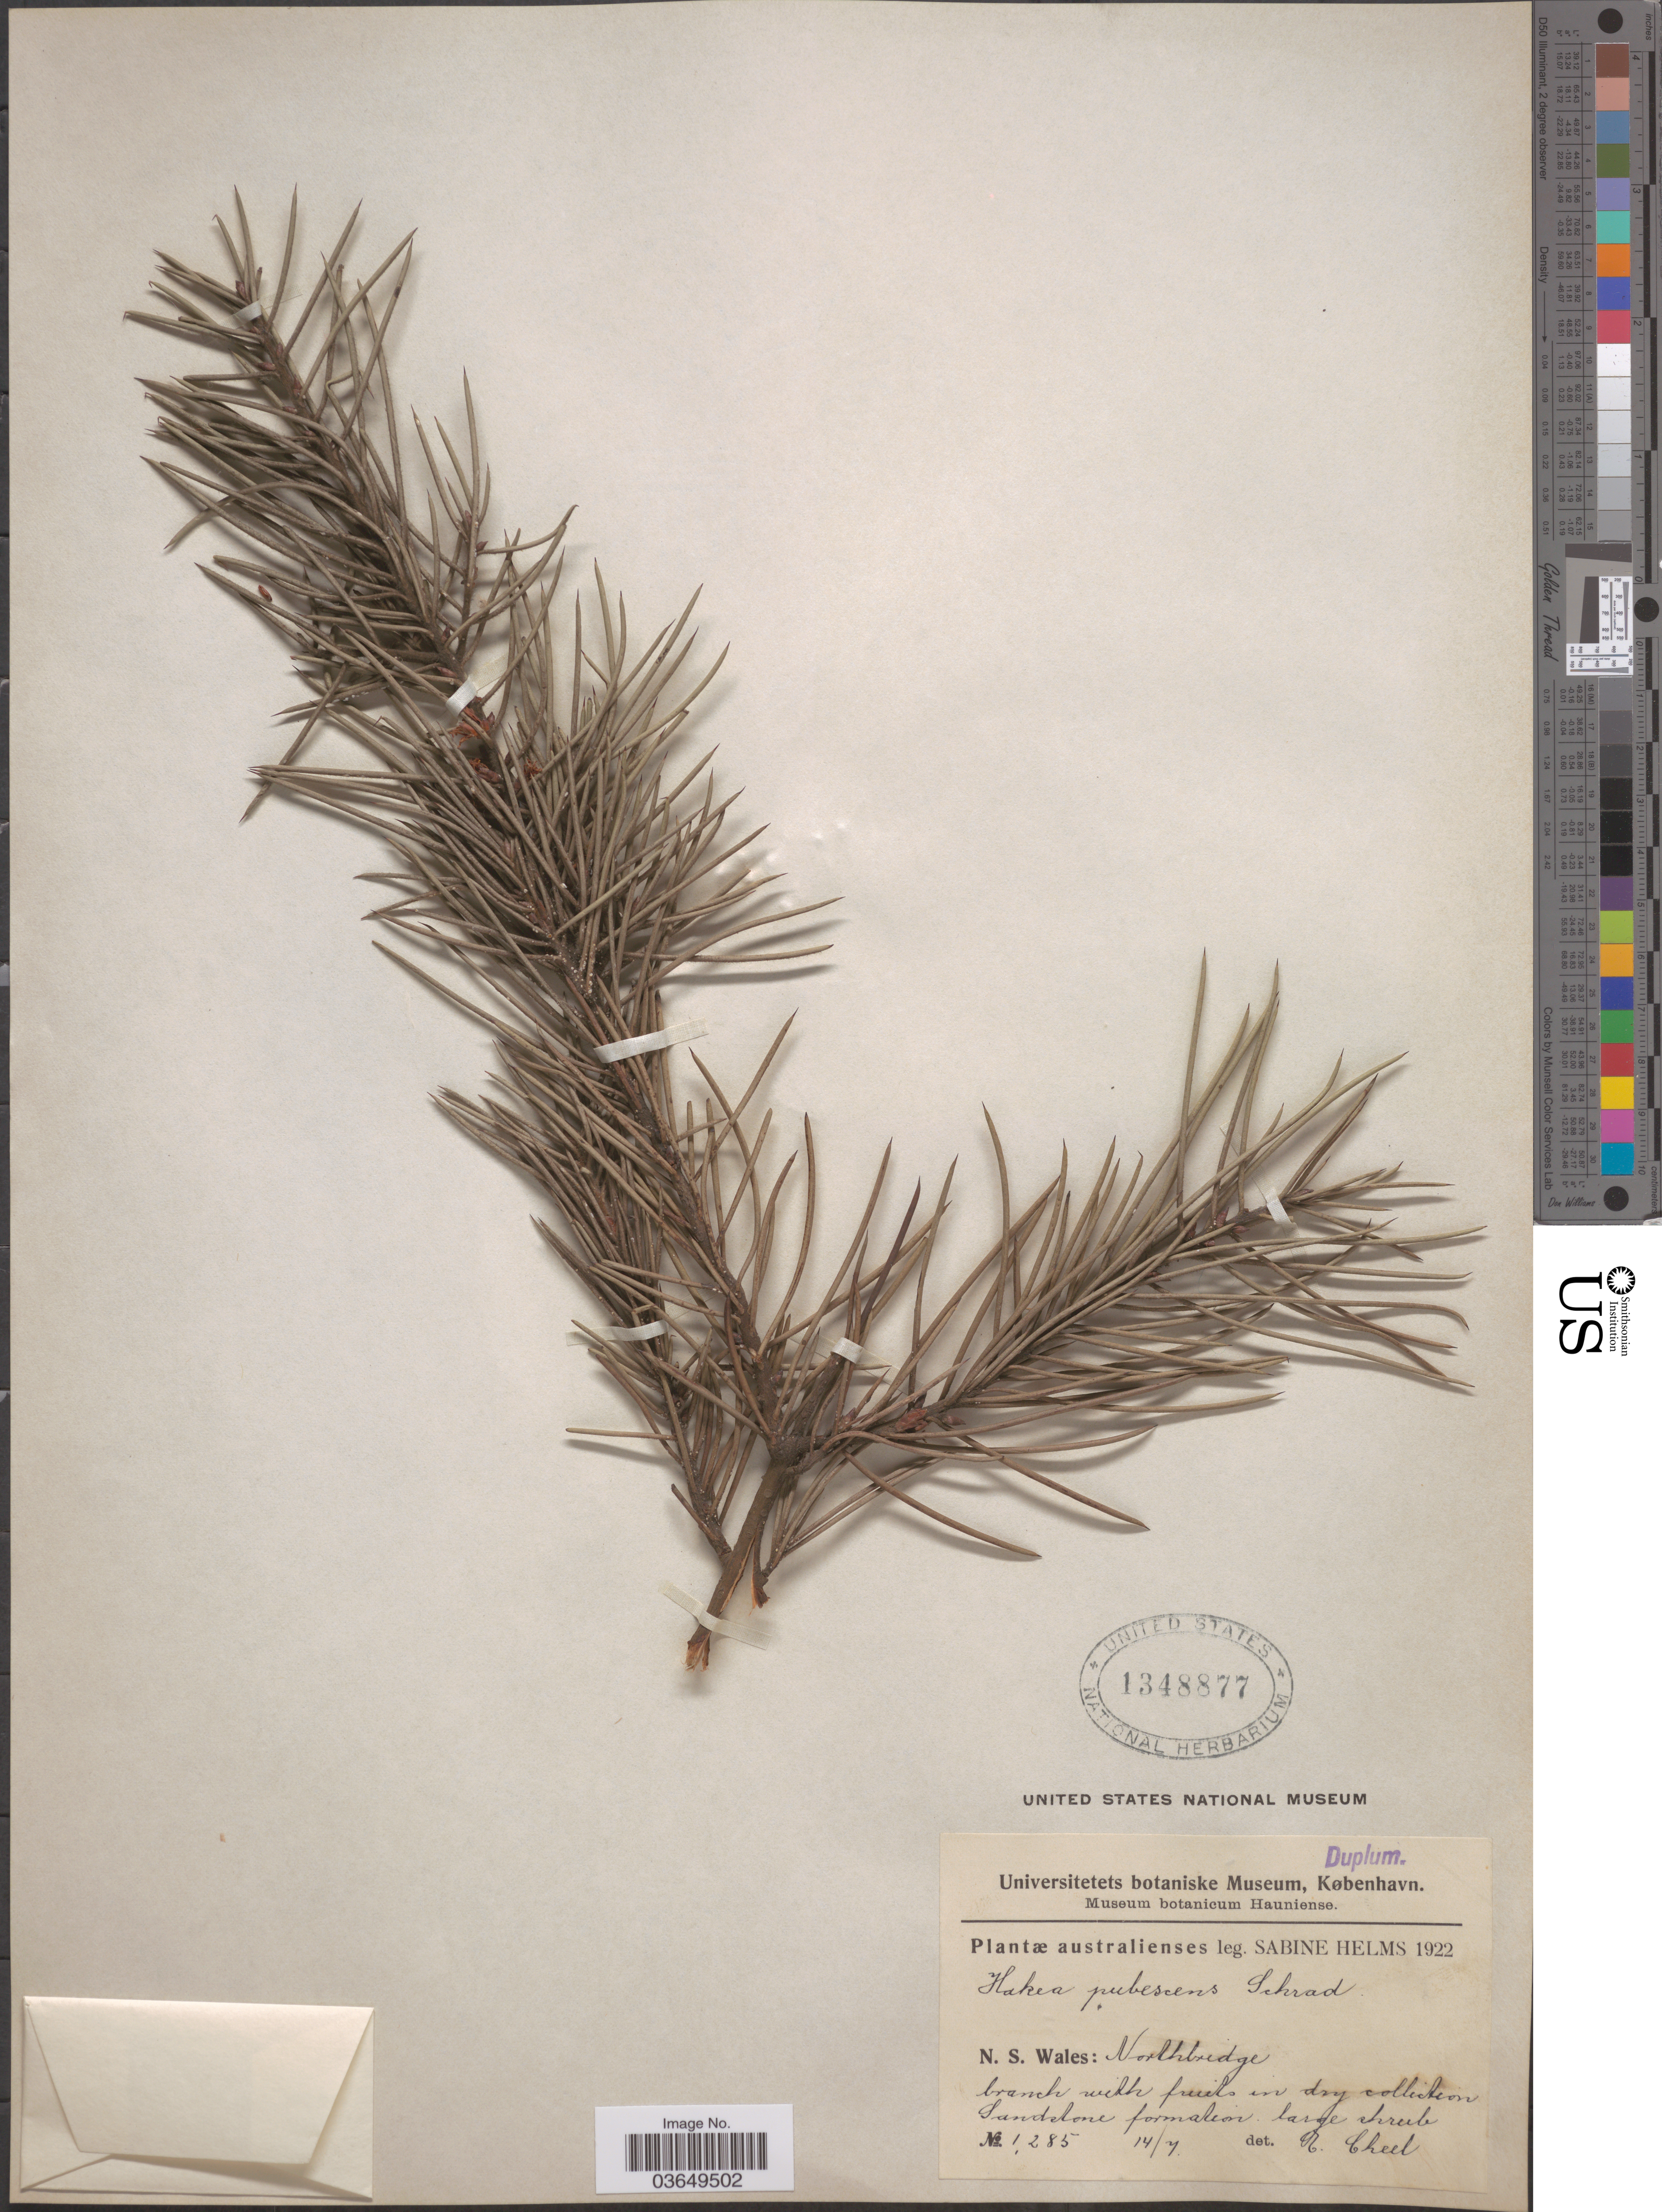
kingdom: Plantae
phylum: Tracheophyta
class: Magnoliopsida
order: Proteales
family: Proteaceae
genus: Hakea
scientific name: Hakea pubescens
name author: Schrad.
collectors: S. Helms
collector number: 1285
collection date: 1922-07-14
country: Australia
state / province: New South Wales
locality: Northbridge.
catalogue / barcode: US 1348877